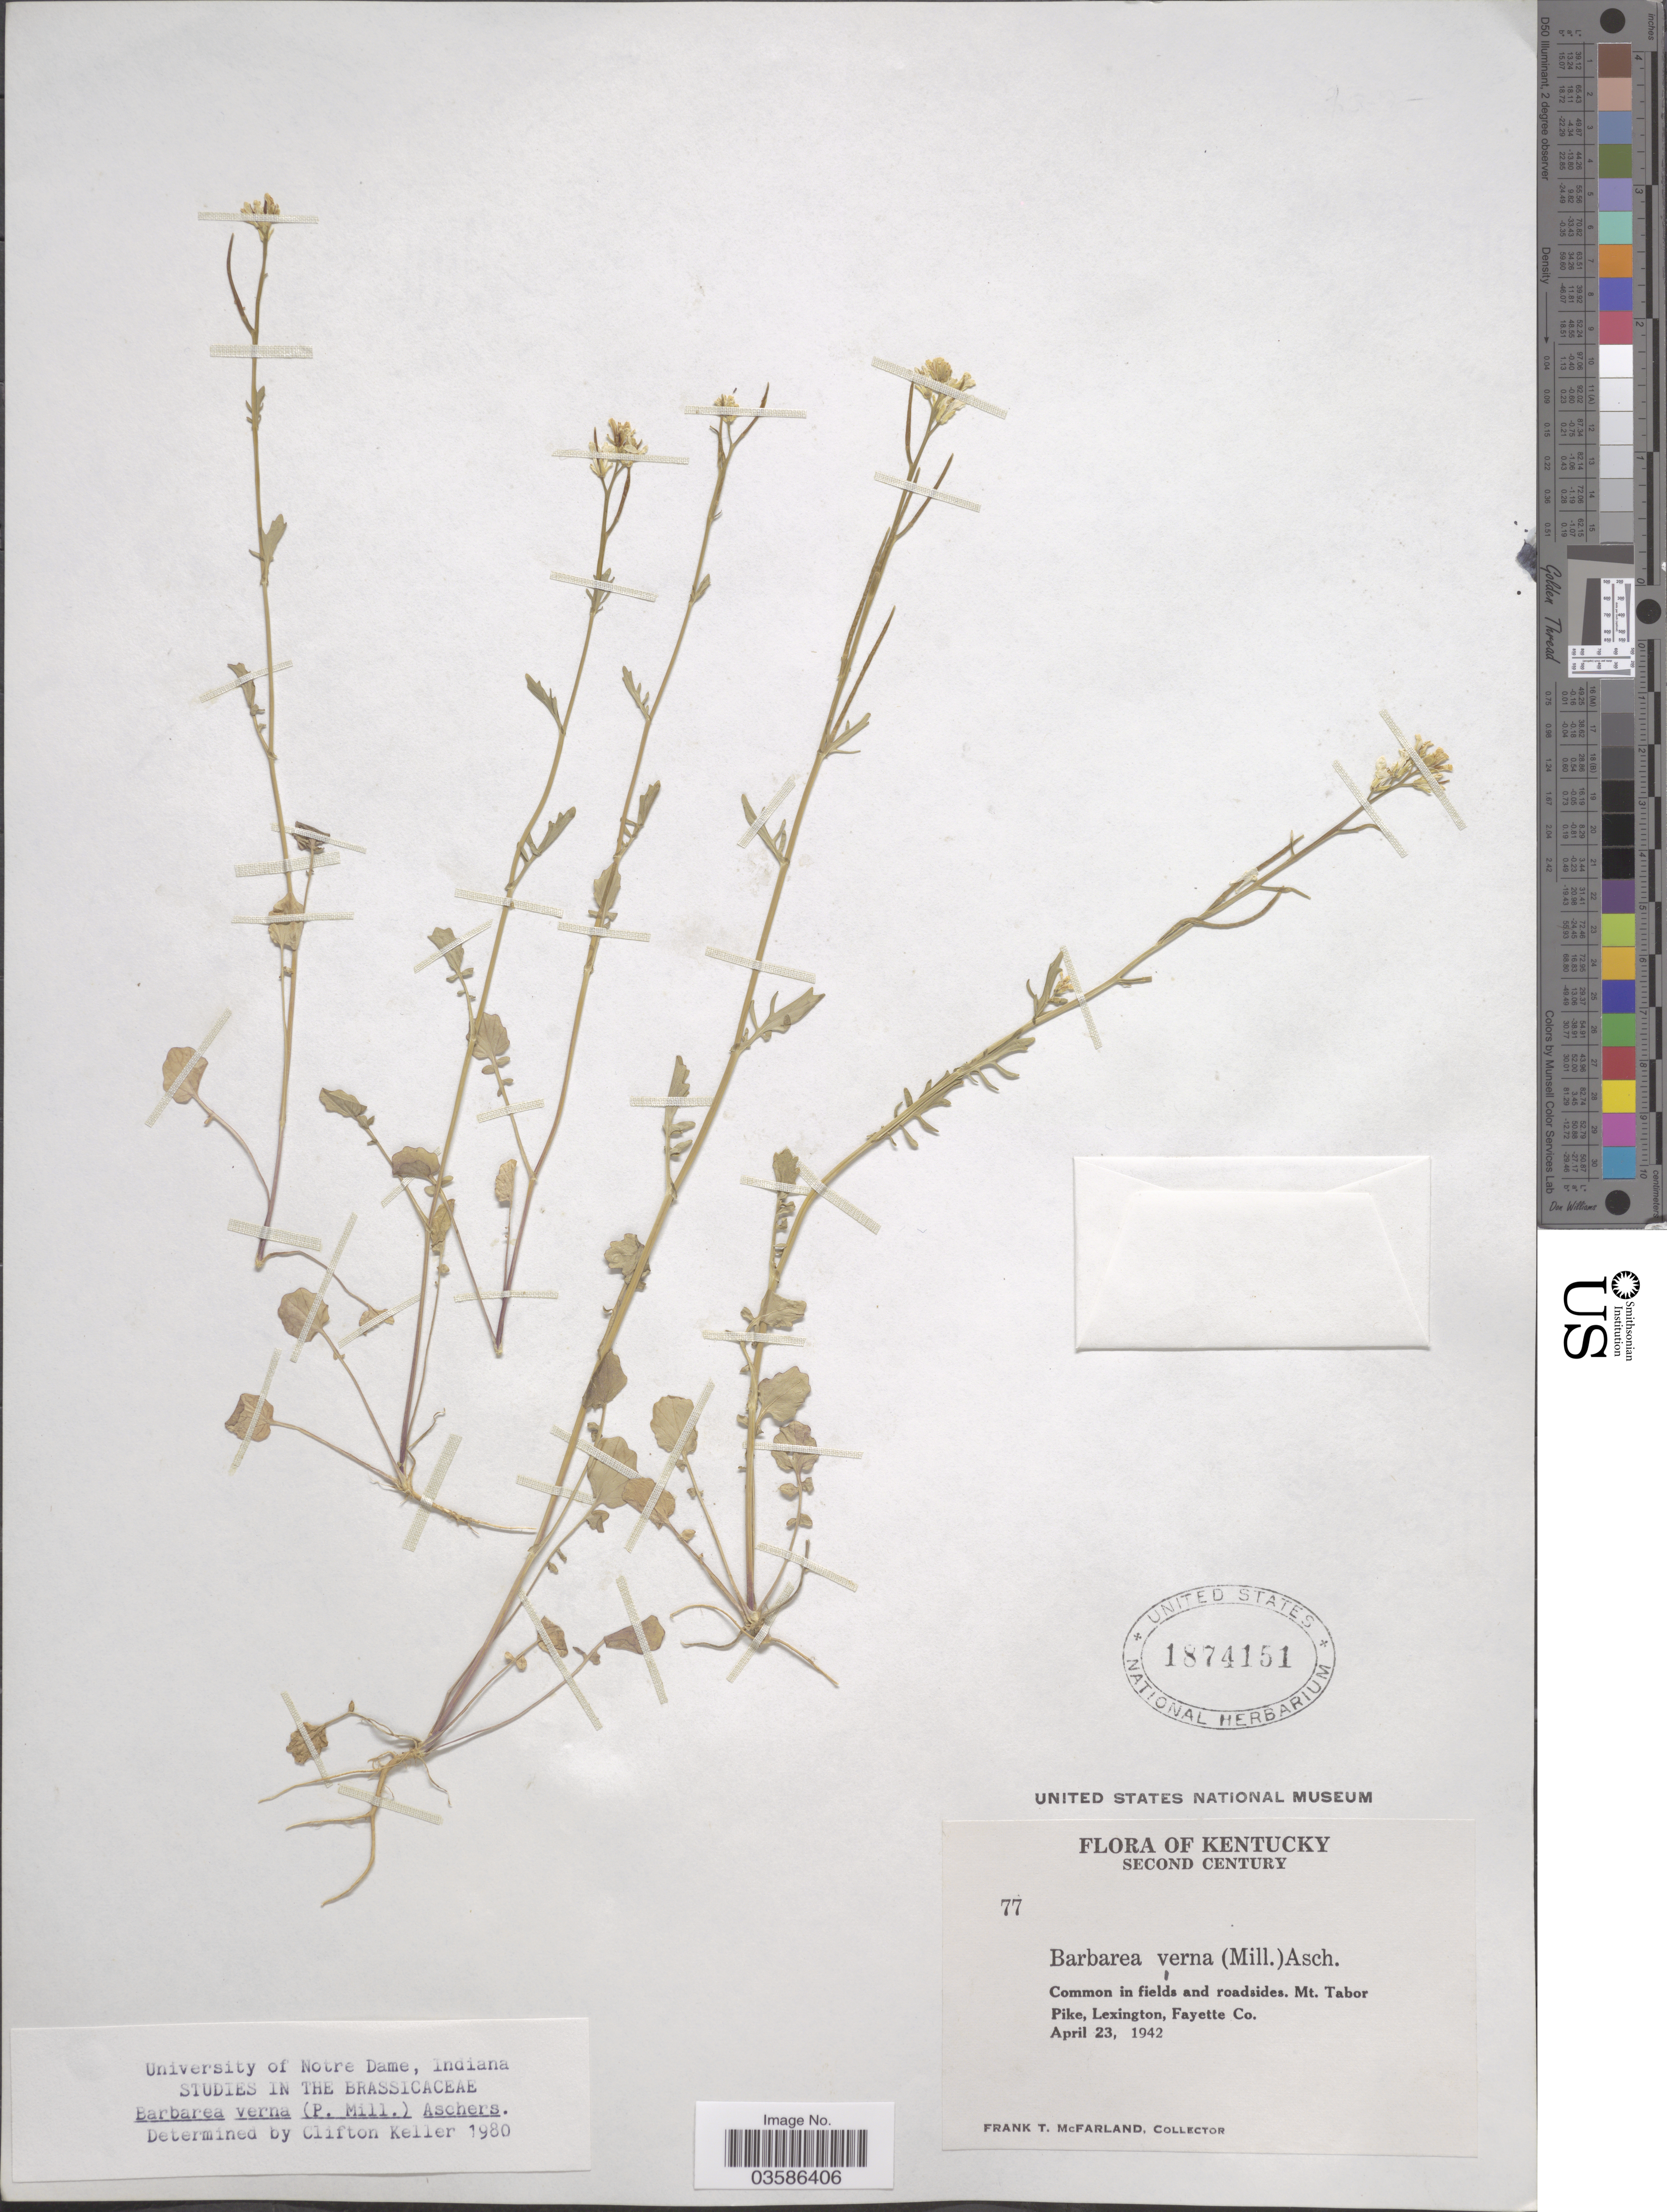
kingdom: Plantae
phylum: Tracheophyta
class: Magnoliopsida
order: Brassicales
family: Brassicaceae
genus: Barbarea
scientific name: Barbarea verna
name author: (Mill.) Asch.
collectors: F. McFarland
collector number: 77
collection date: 1942-04-23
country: United States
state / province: Kentucky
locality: Mt. Tabor. Pike, Lexington, Fayette Co.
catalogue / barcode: US 1874151